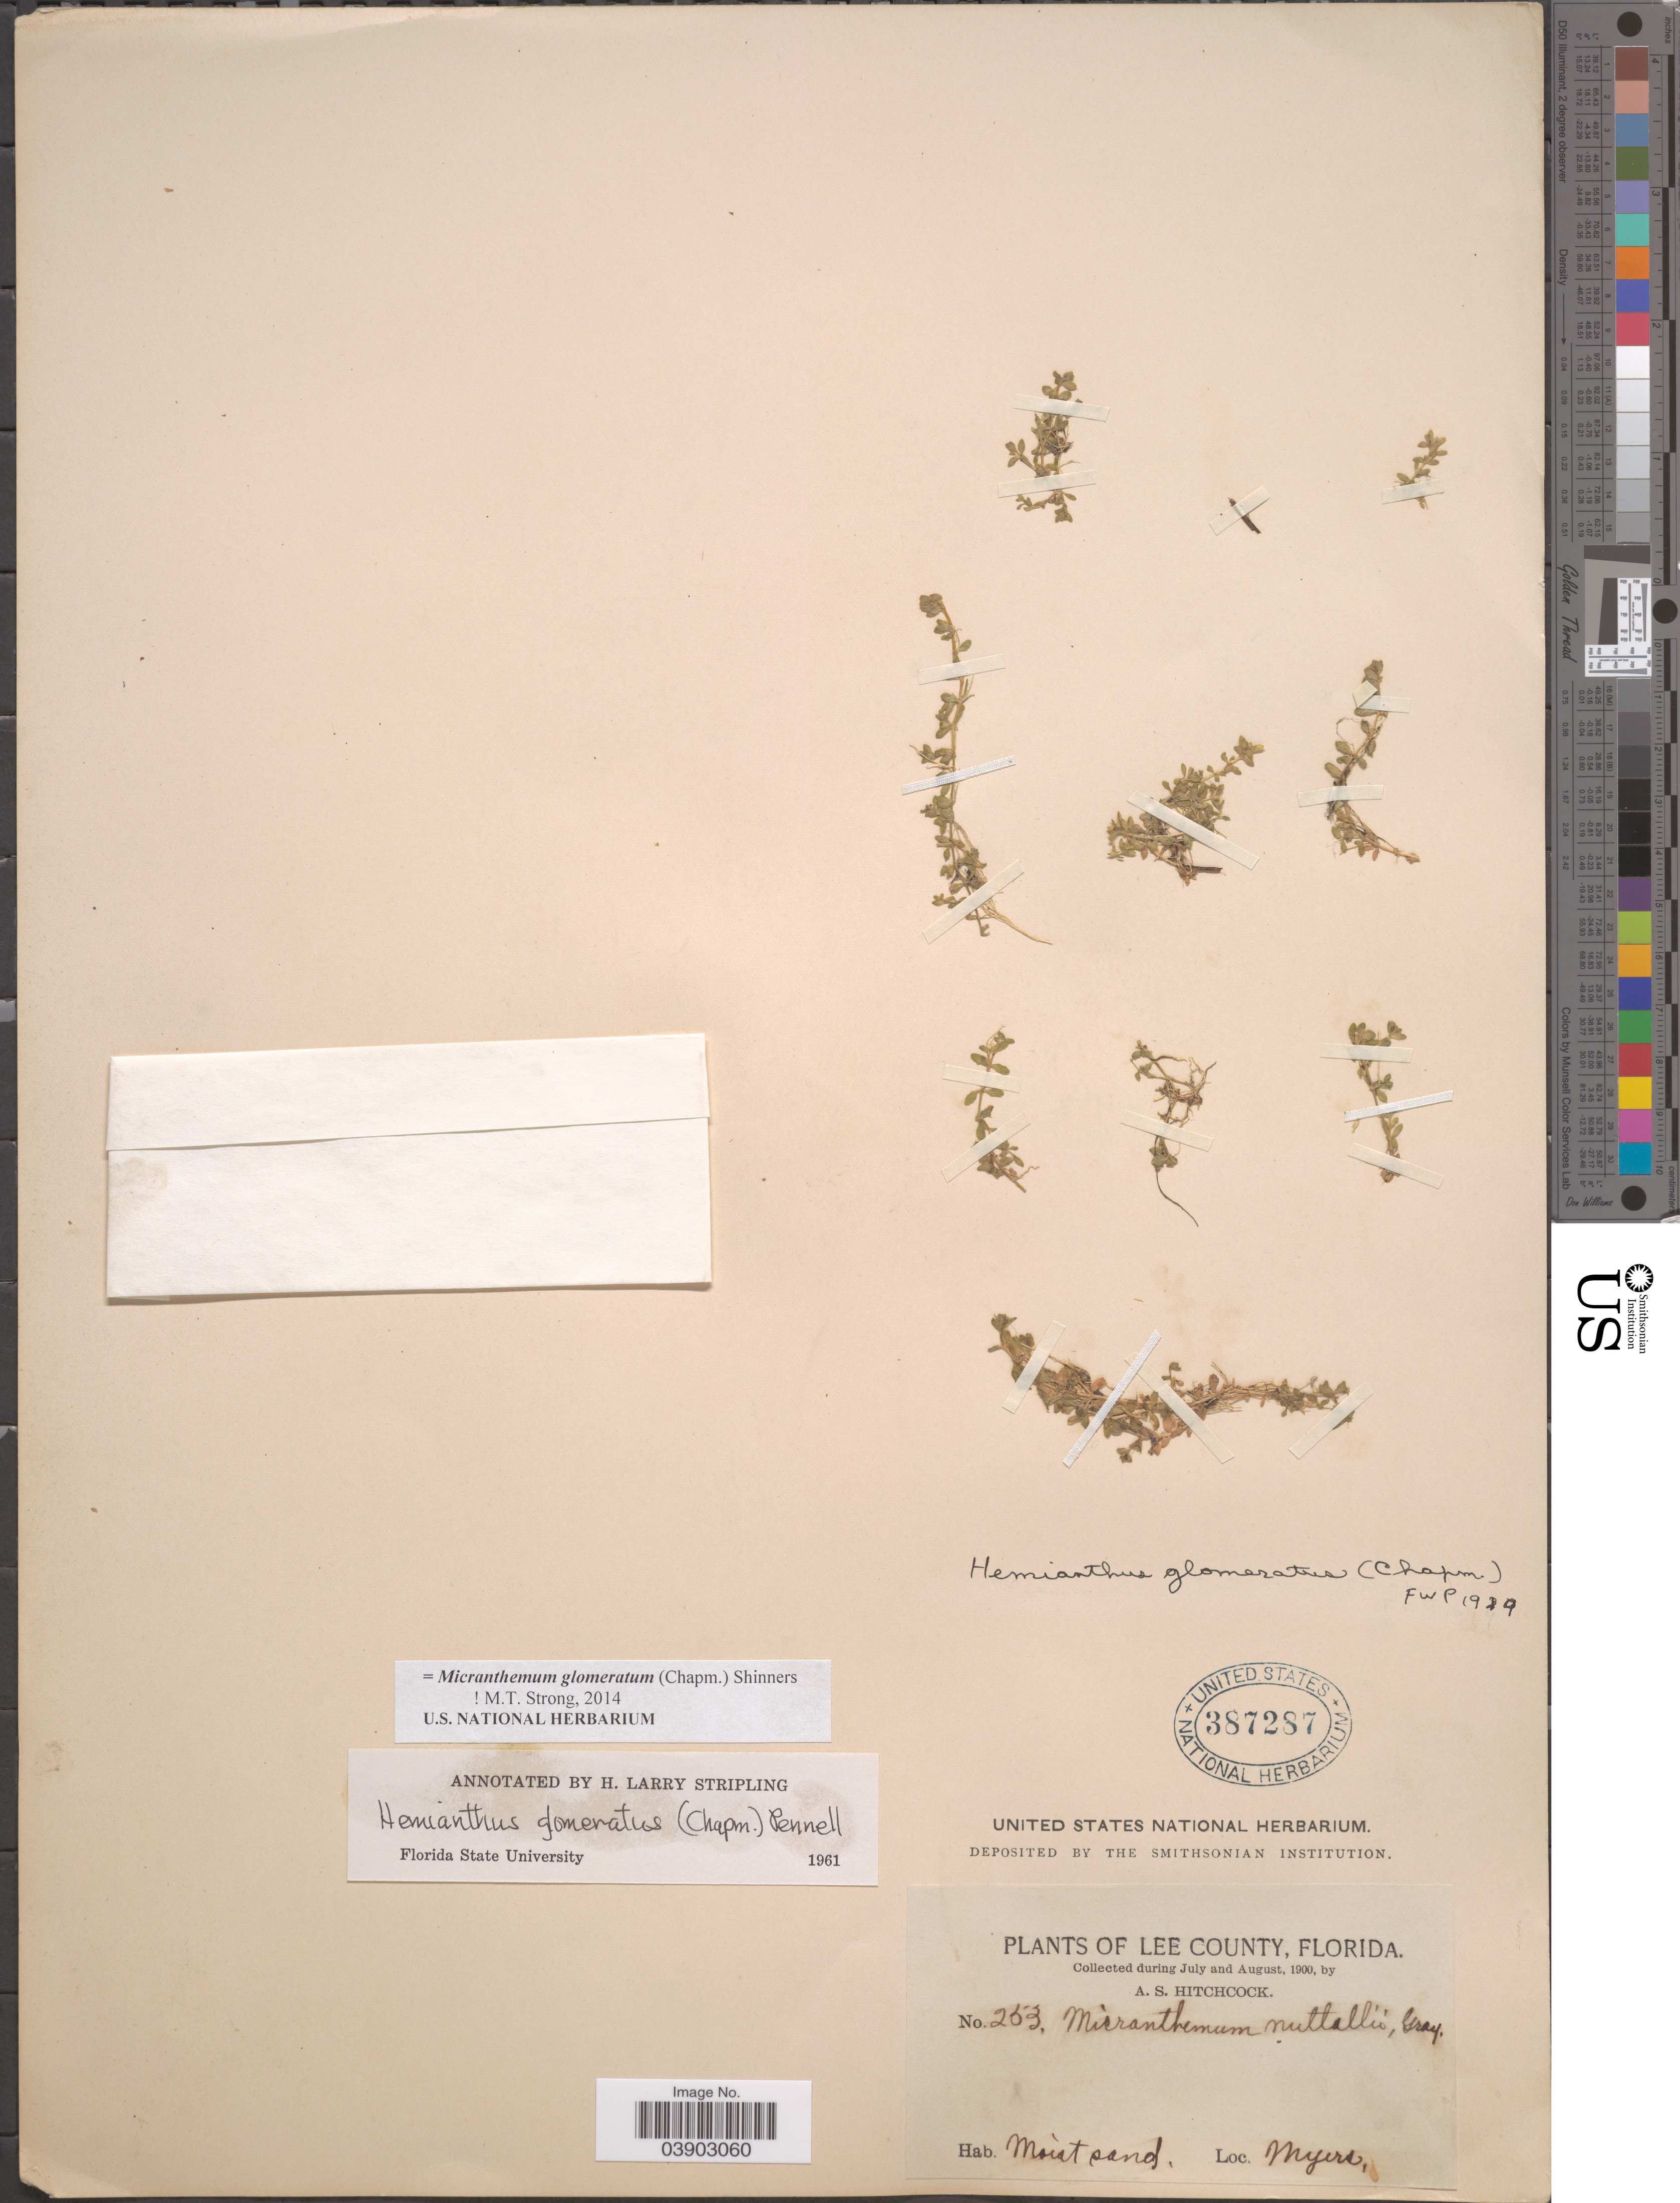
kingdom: Plantae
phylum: Tracheophyta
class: Magnoliopsida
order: Lamiales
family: Linderniaceae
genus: Micranthemum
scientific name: Micranthemum glomeratum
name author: (Chapm.) Shinners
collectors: A. S. Hitchcock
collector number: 253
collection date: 1900-07/1900-08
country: United States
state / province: Florida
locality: Lee County. Myers.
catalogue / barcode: US 387287